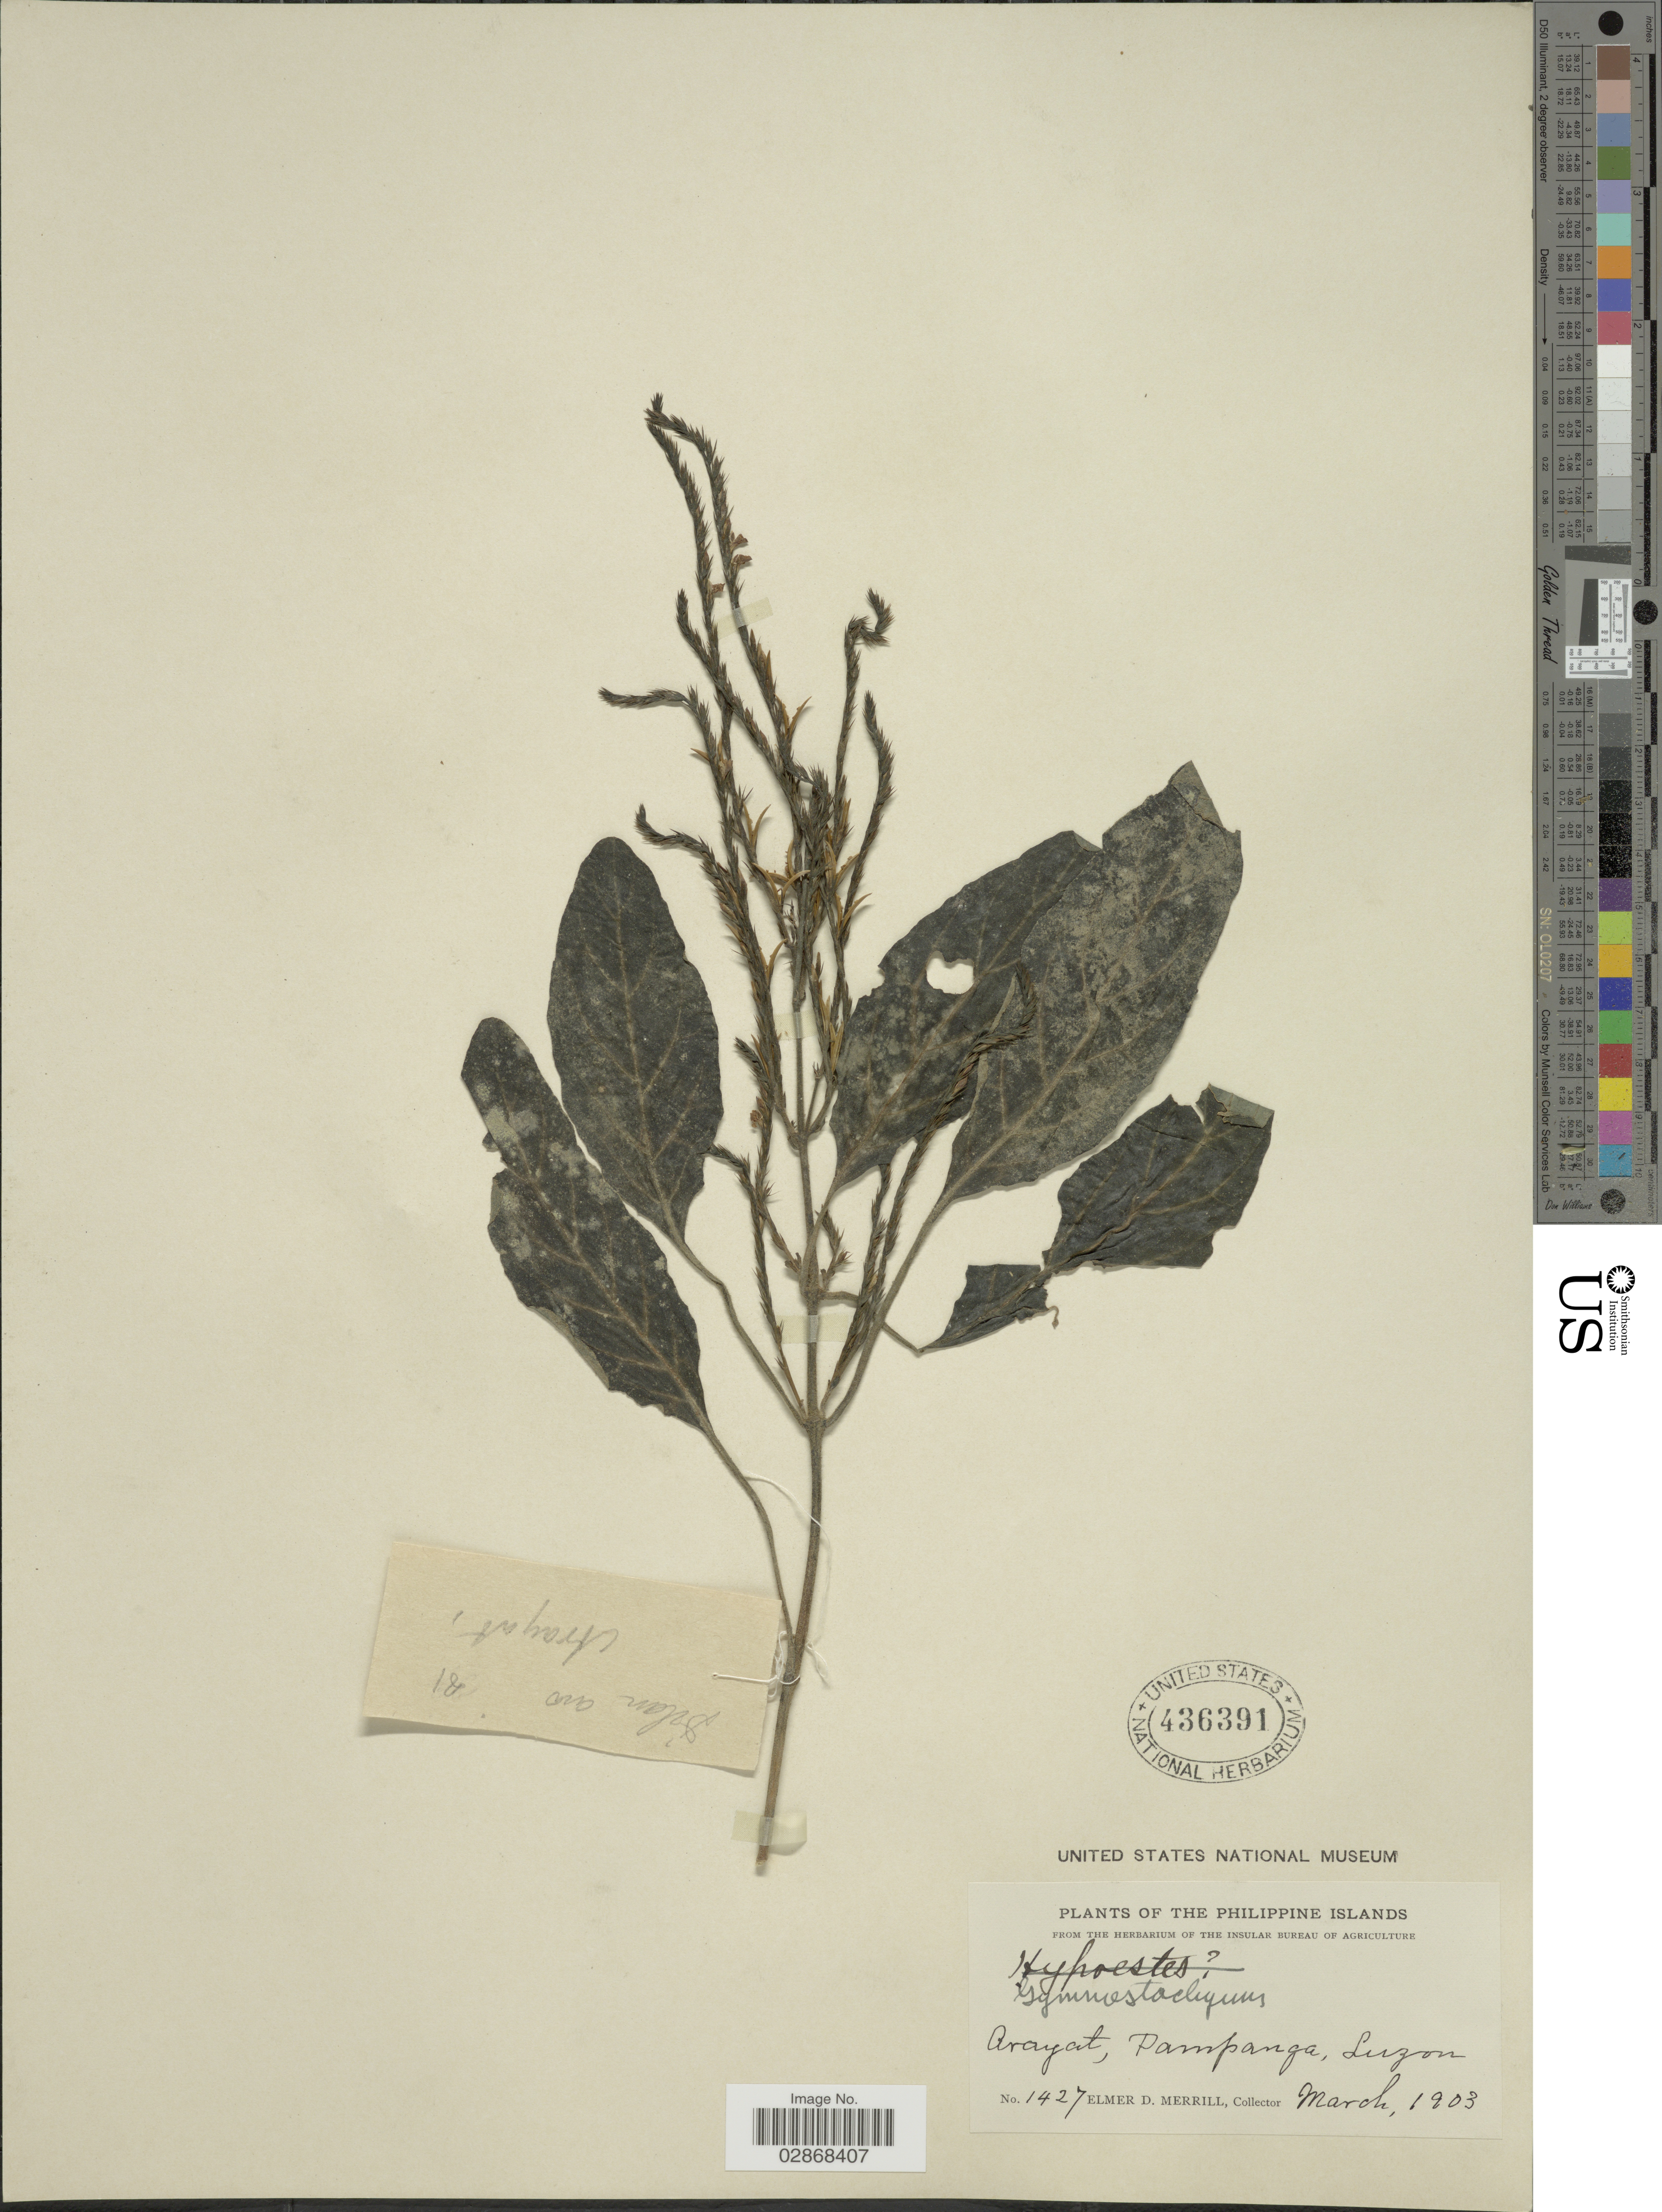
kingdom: Plantae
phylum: Tracheophyta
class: Magnoliopsida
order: Lamiales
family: Acanthaceae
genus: Gymnostachyum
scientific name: Gymnostachyum sp.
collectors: E. D. Merrill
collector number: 1427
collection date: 1903-03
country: Philippines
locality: Arayat, Pampanga, Luzon.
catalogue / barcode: US 436391